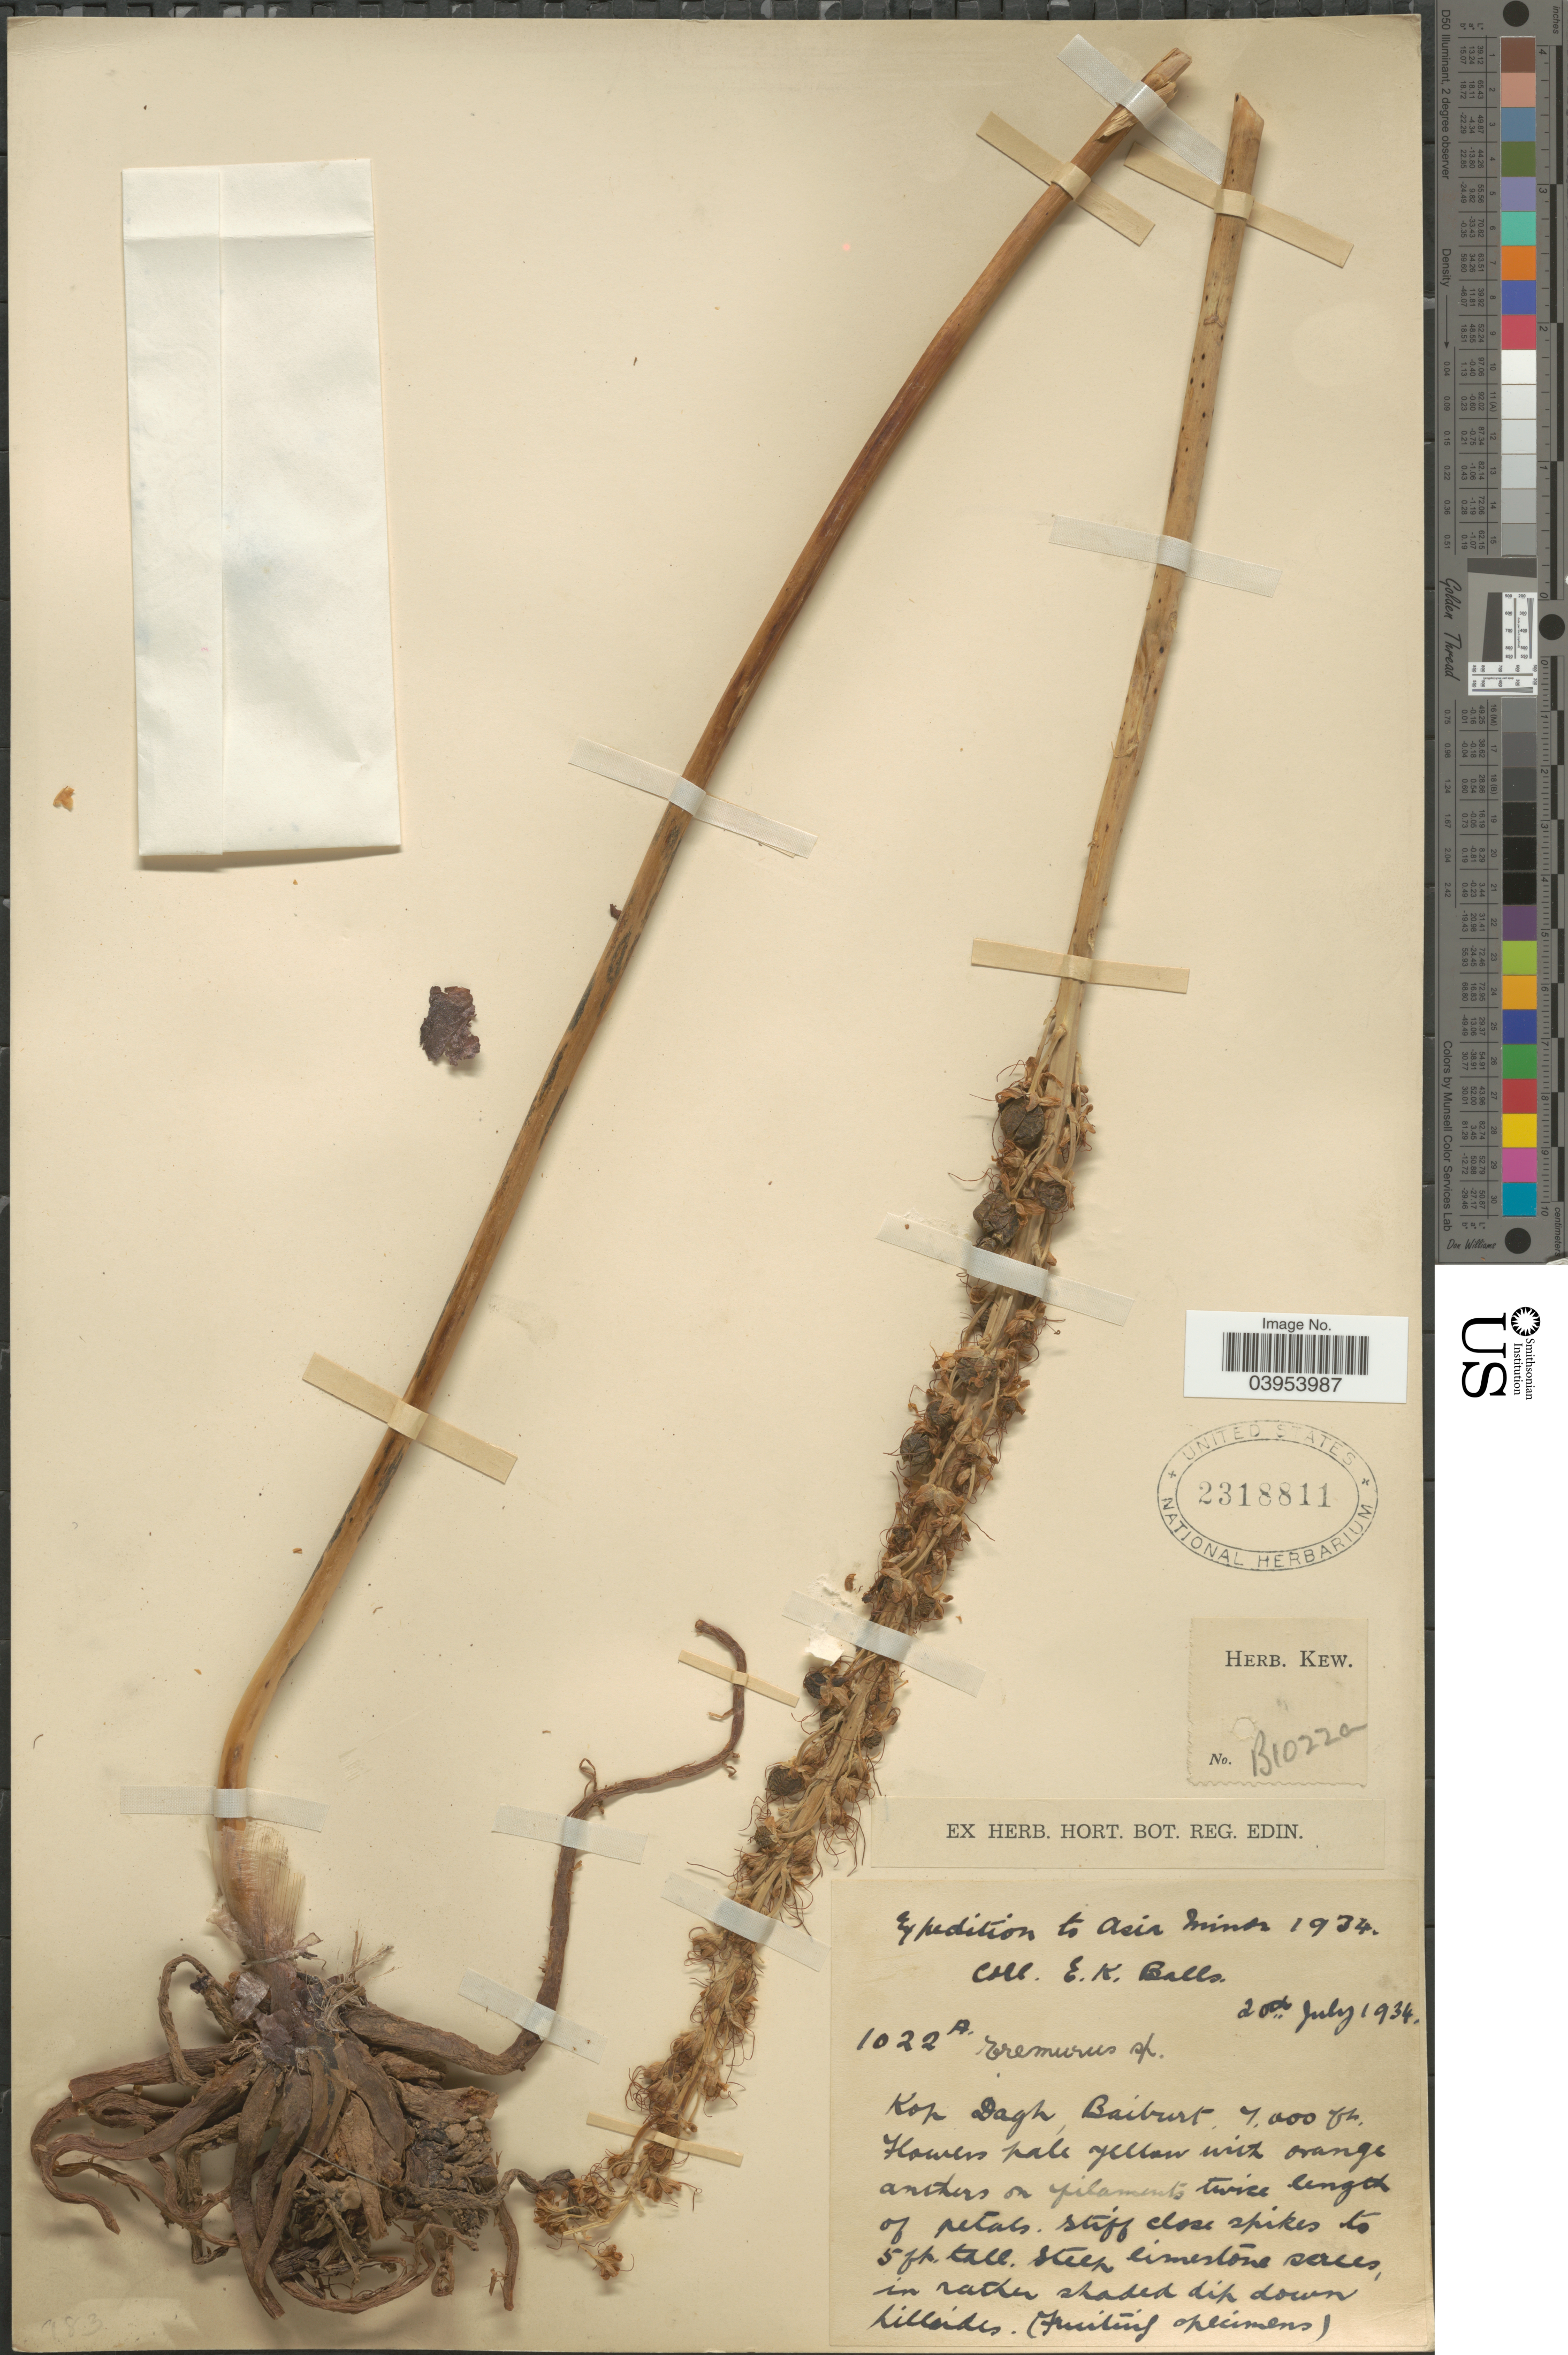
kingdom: Plantae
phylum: Tracheophyta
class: Liliopsida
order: Asparagales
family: Asphodelaceae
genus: Eremurus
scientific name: Eremurus sp.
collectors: E. K. Balls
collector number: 1022 A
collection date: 1934-07-20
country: Turkey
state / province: Bayburt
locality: Asia Minor. Kop Dagh, Baiburt.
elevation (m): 2134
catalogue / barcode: US 2318811